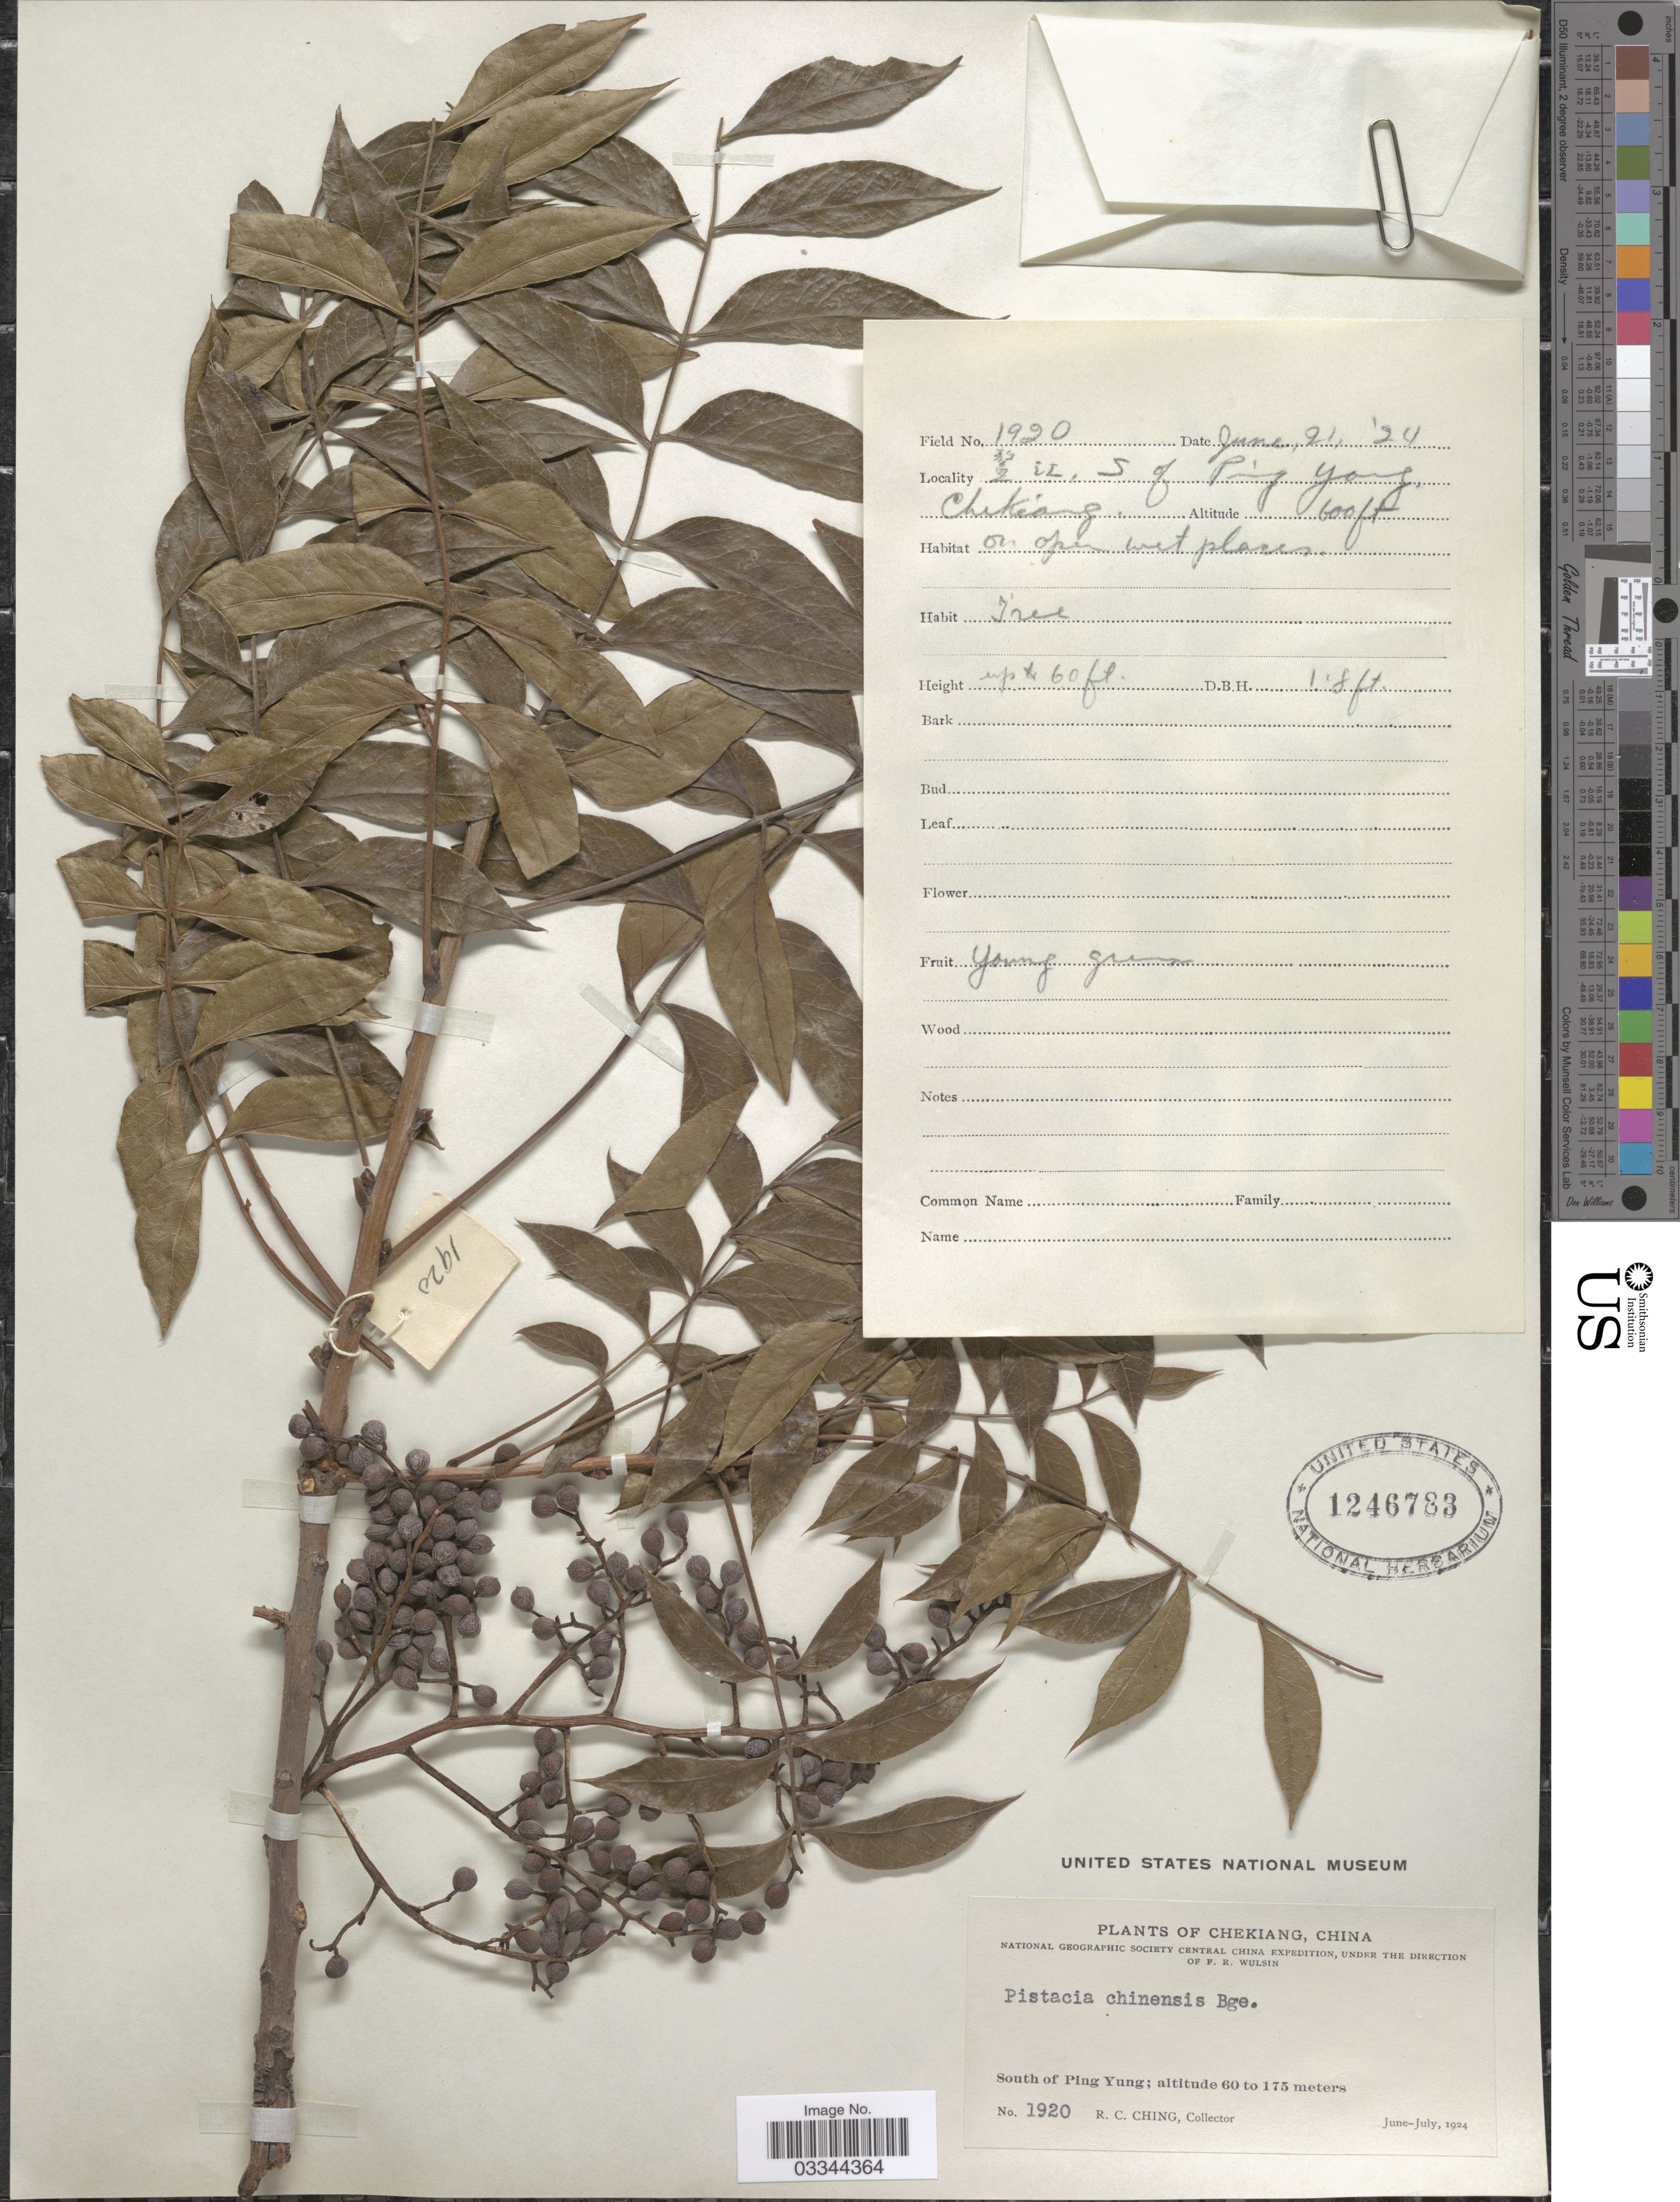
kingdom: Plantae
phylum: Tracheophyta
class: Magnoliopsida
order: Sapindales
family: Anacardiaceae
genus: Pistacia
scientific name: Pistacia chinensis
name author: Bunge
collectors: R. C. Ching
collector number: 1920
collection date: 1924-06-21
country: China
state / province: Zhejiang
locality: Chekiang. South of Ping Yung.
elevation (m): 183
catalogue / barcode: US 1246783